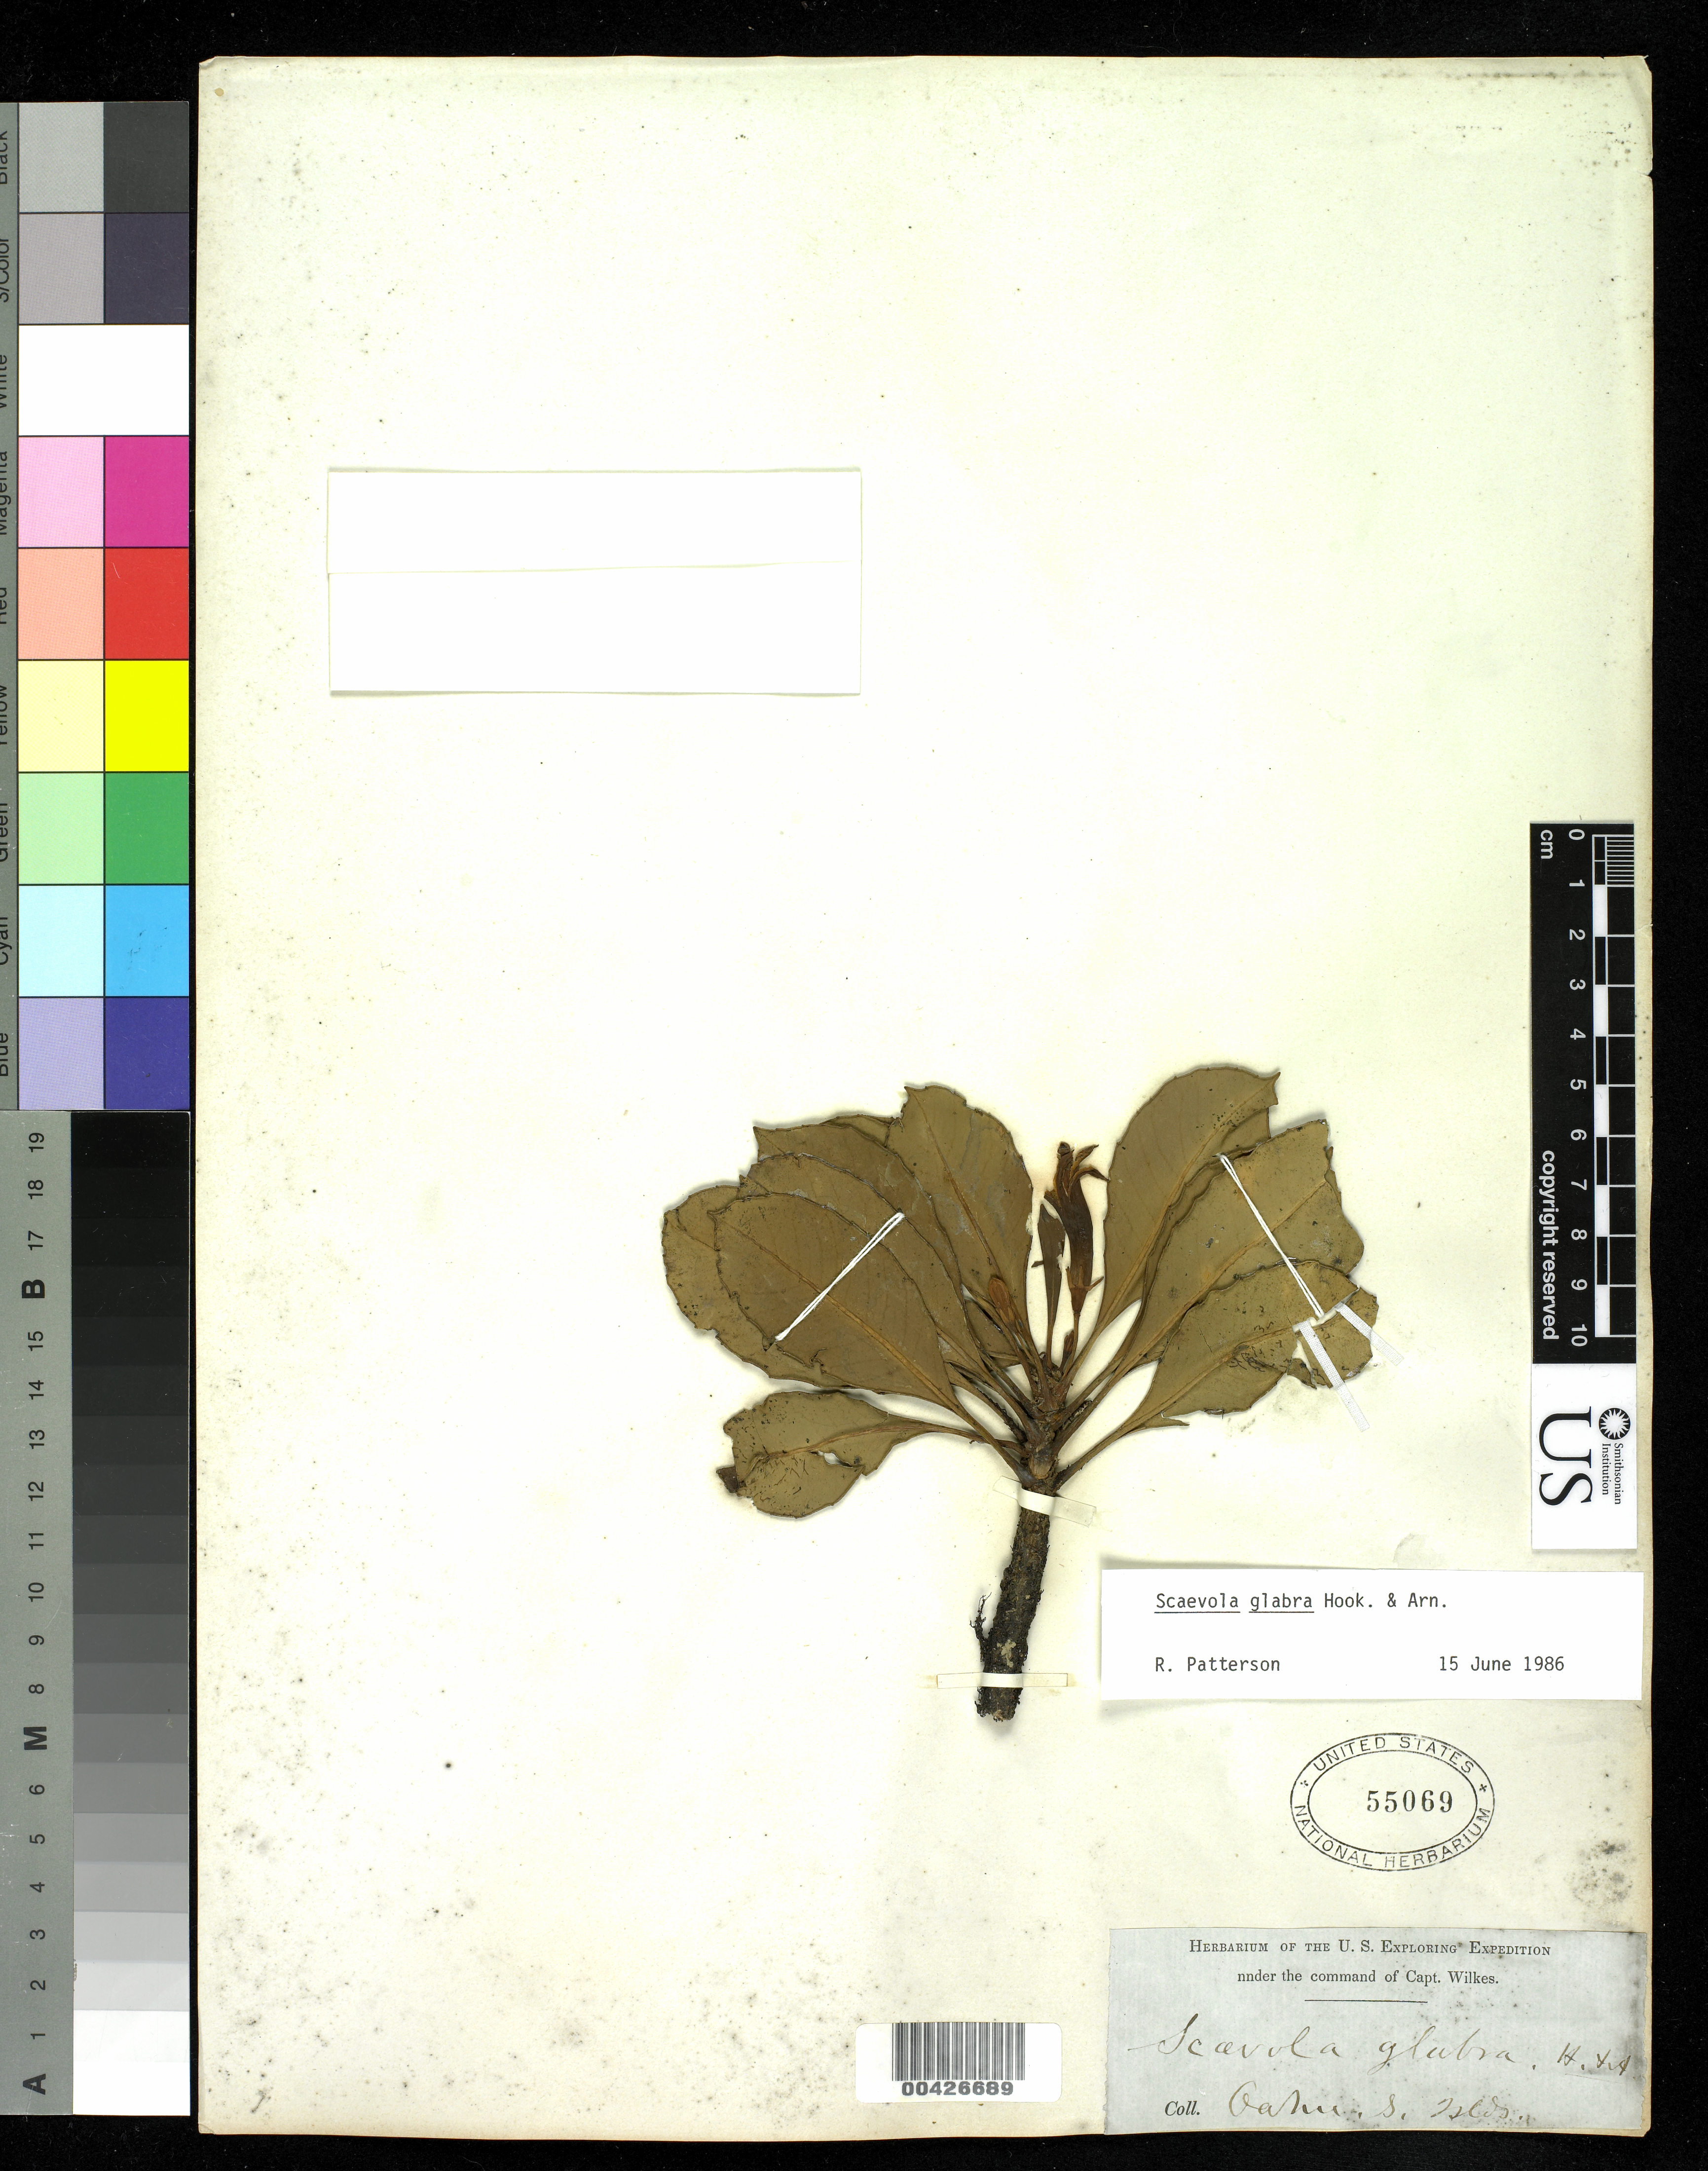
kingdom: Plantae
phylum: Tracheophyta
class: Magnoliopsida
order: Asterales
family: Goodeniaceae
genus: Scaevola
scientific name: Scaevola glabra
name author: Hook. & Arn.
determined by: Patterson, R.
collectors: Wilkes Explor. Exped.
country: United States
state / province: Hawaii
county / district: Honolulu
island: Oahu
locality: Oahu, S. Isles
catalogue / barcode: US 55069